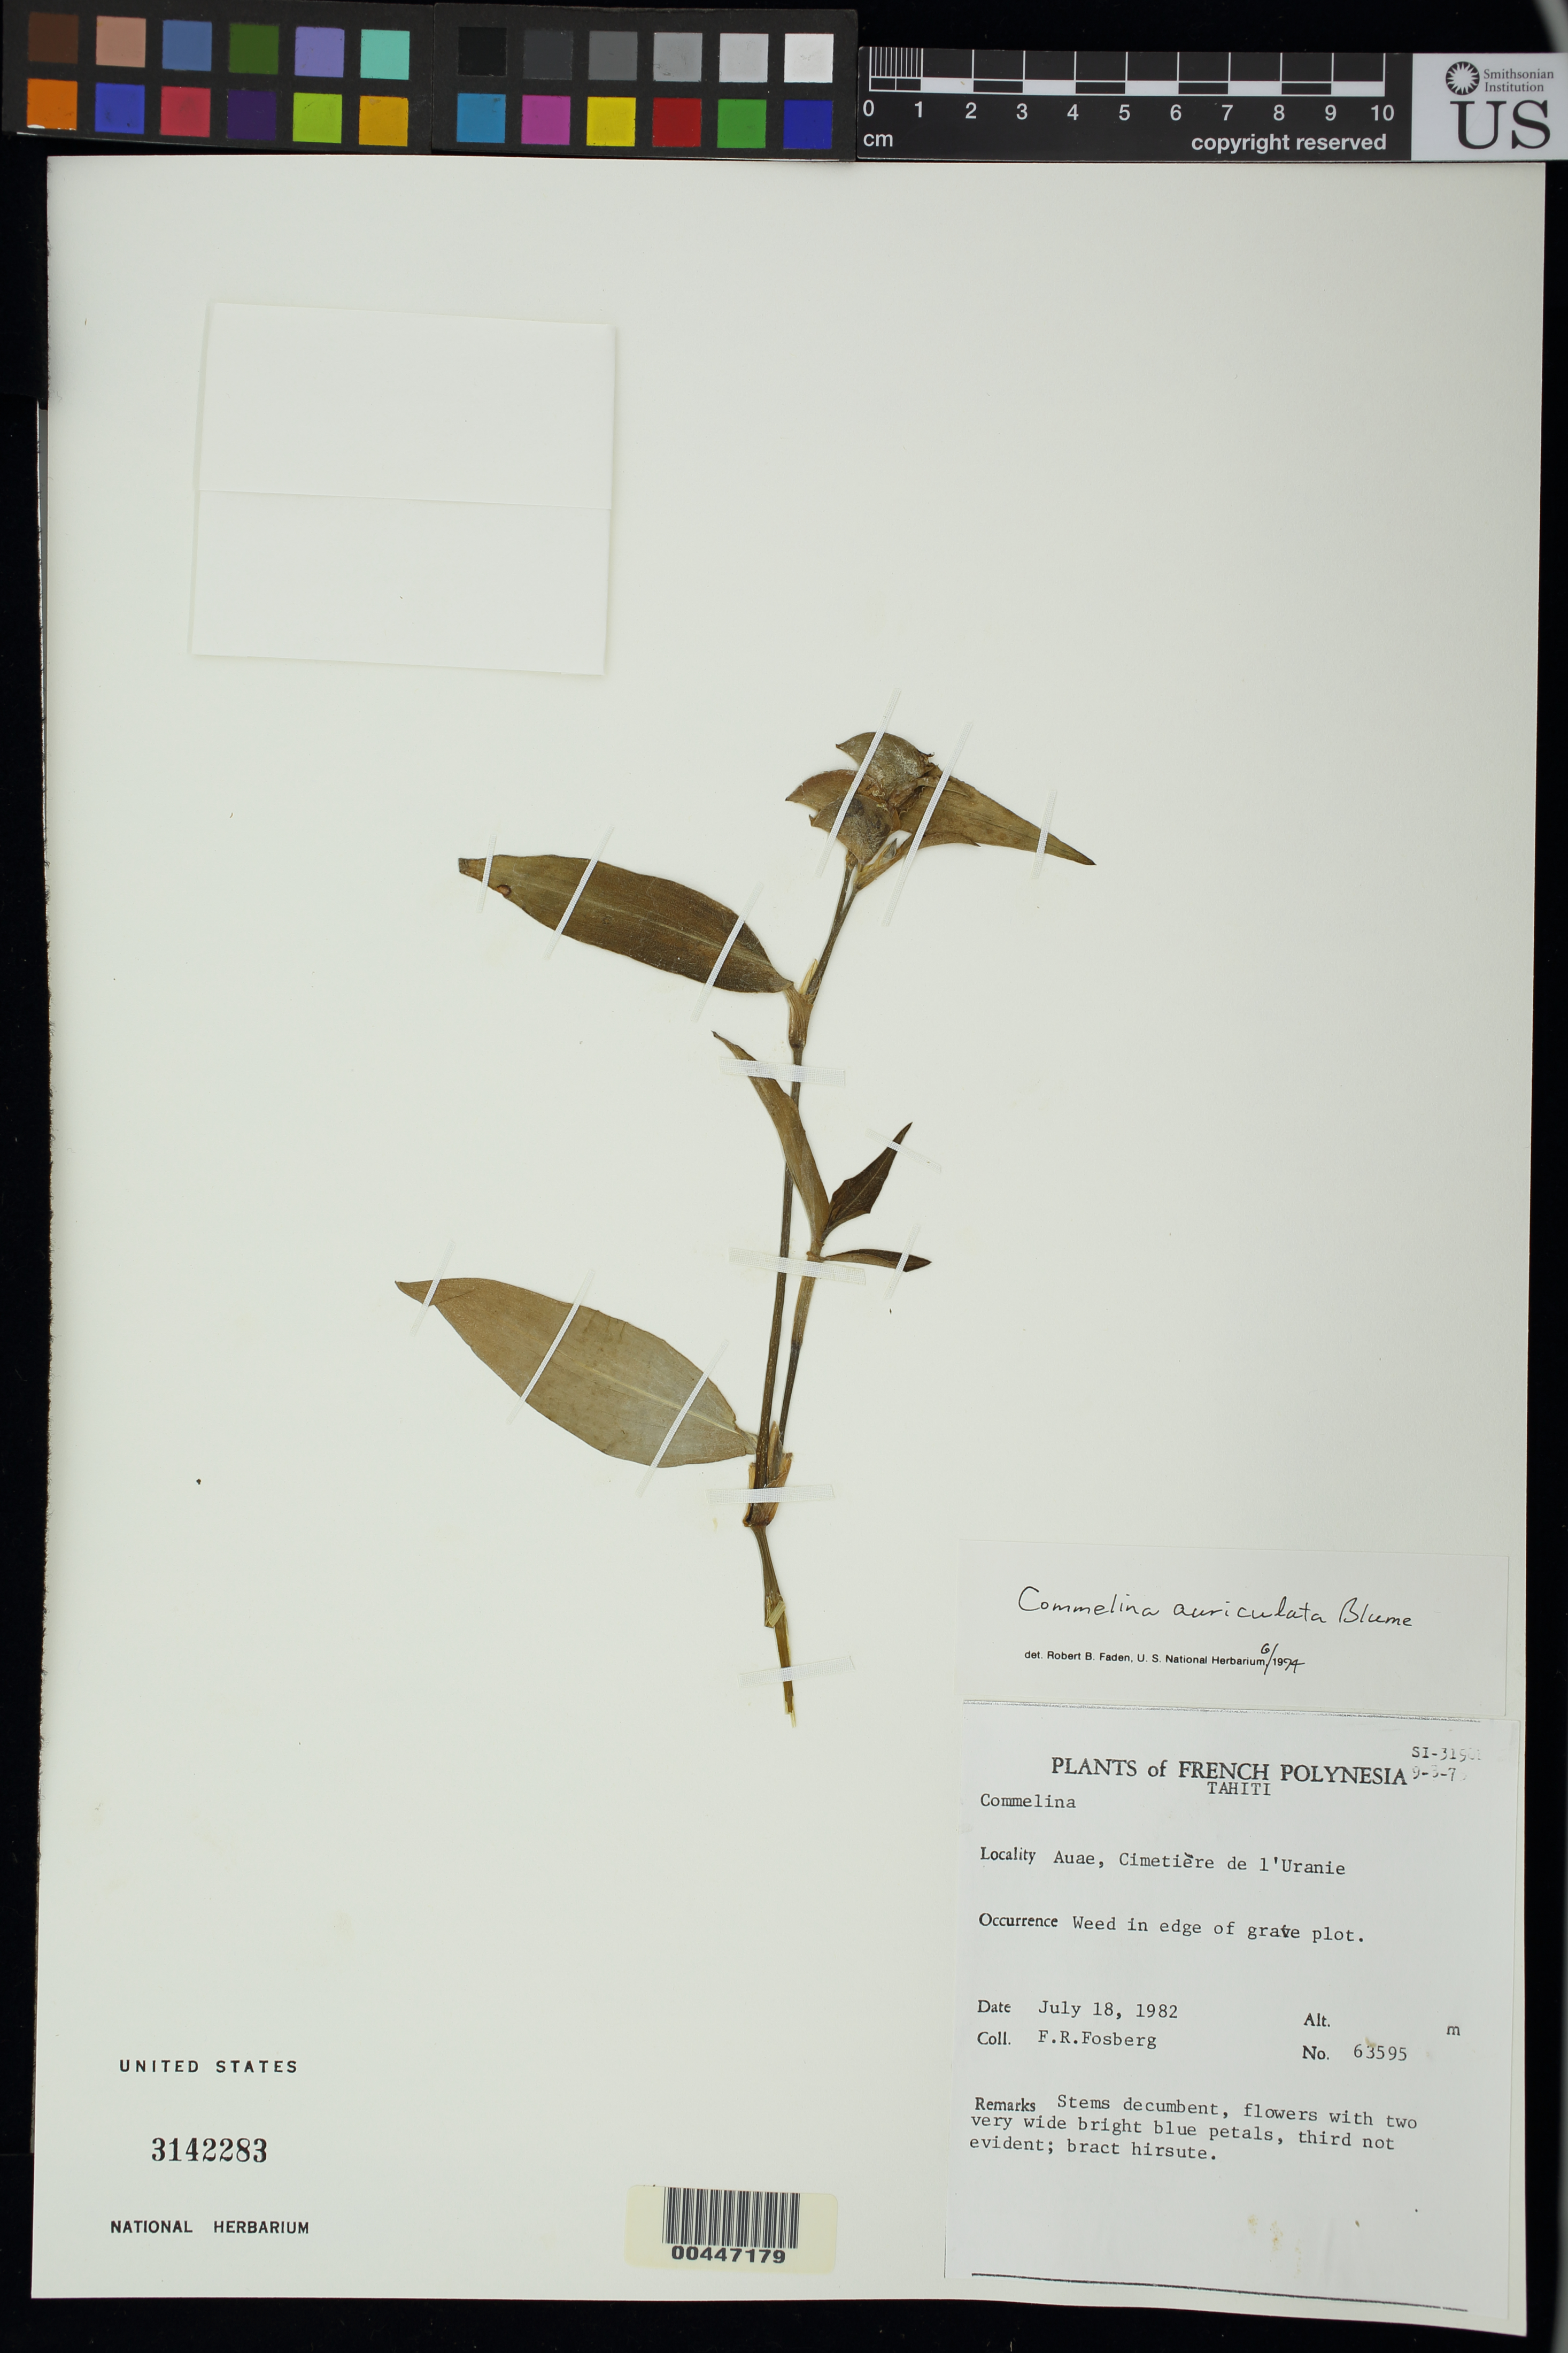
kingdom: Plantae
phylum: Tracheophyta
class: Liliopsida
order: Commelinales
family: Commelinaceae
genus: Commelina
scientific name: Commelina auriculata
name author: Blume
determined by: Faden, Robert B., (US), Smithsonian Institution - National Museum of Natural History (UNITED STATES)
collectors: F. R. Fosberg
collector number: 63595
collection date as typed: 18 Jul 1982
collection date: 1982-07-18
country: French Polynesia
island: Tahiti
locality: Auae, cimetiere de la'uranie [Society Is.]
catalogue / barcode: US 3142283